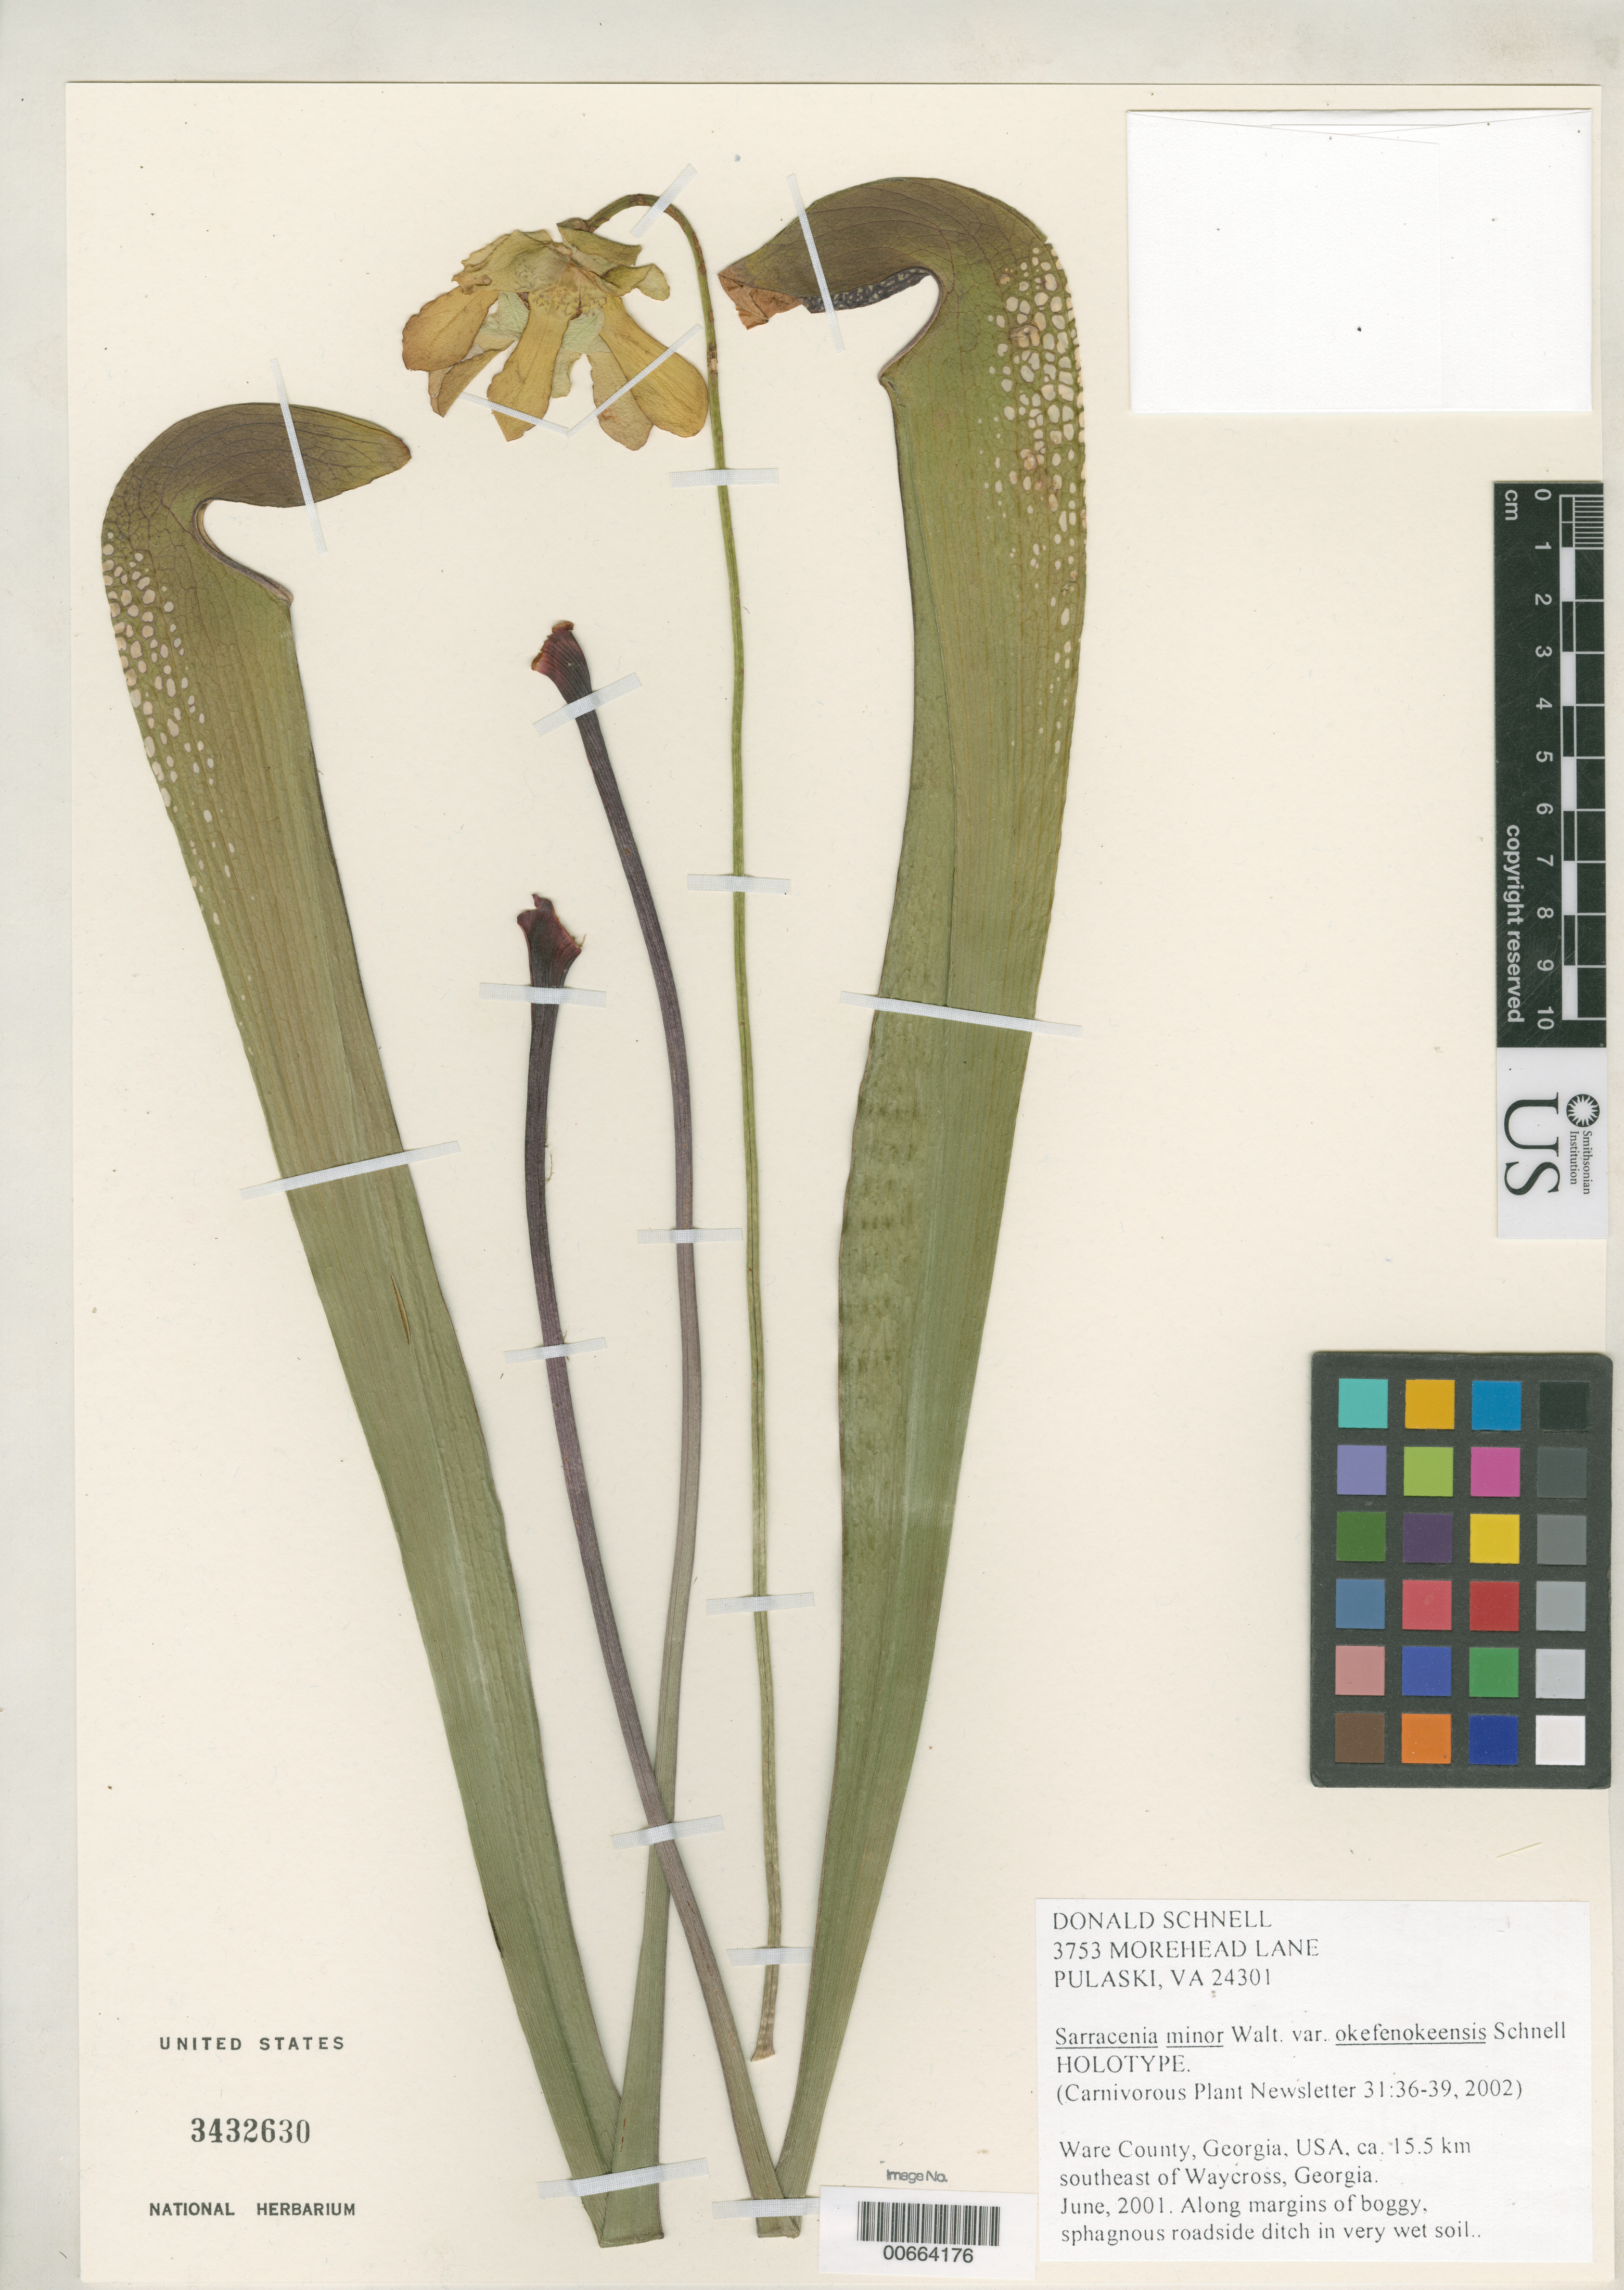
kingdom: Plantae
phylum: Tracheophyta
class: Magnoliopsida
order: Ericales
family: Sarraceniaceae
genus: Sarracenia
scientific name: Sarracenia minor var. okefenokeensis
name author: Schnell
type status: Holotype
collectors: D. Schnell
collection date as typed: Jun 2001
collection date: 2001-06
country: United States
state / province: Georgia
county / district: Ware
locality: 15.5 km southeast of Waycross.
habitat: Along margins of boggy sphagnous roadside ditch in very wet soil.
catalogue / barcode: US 3432630